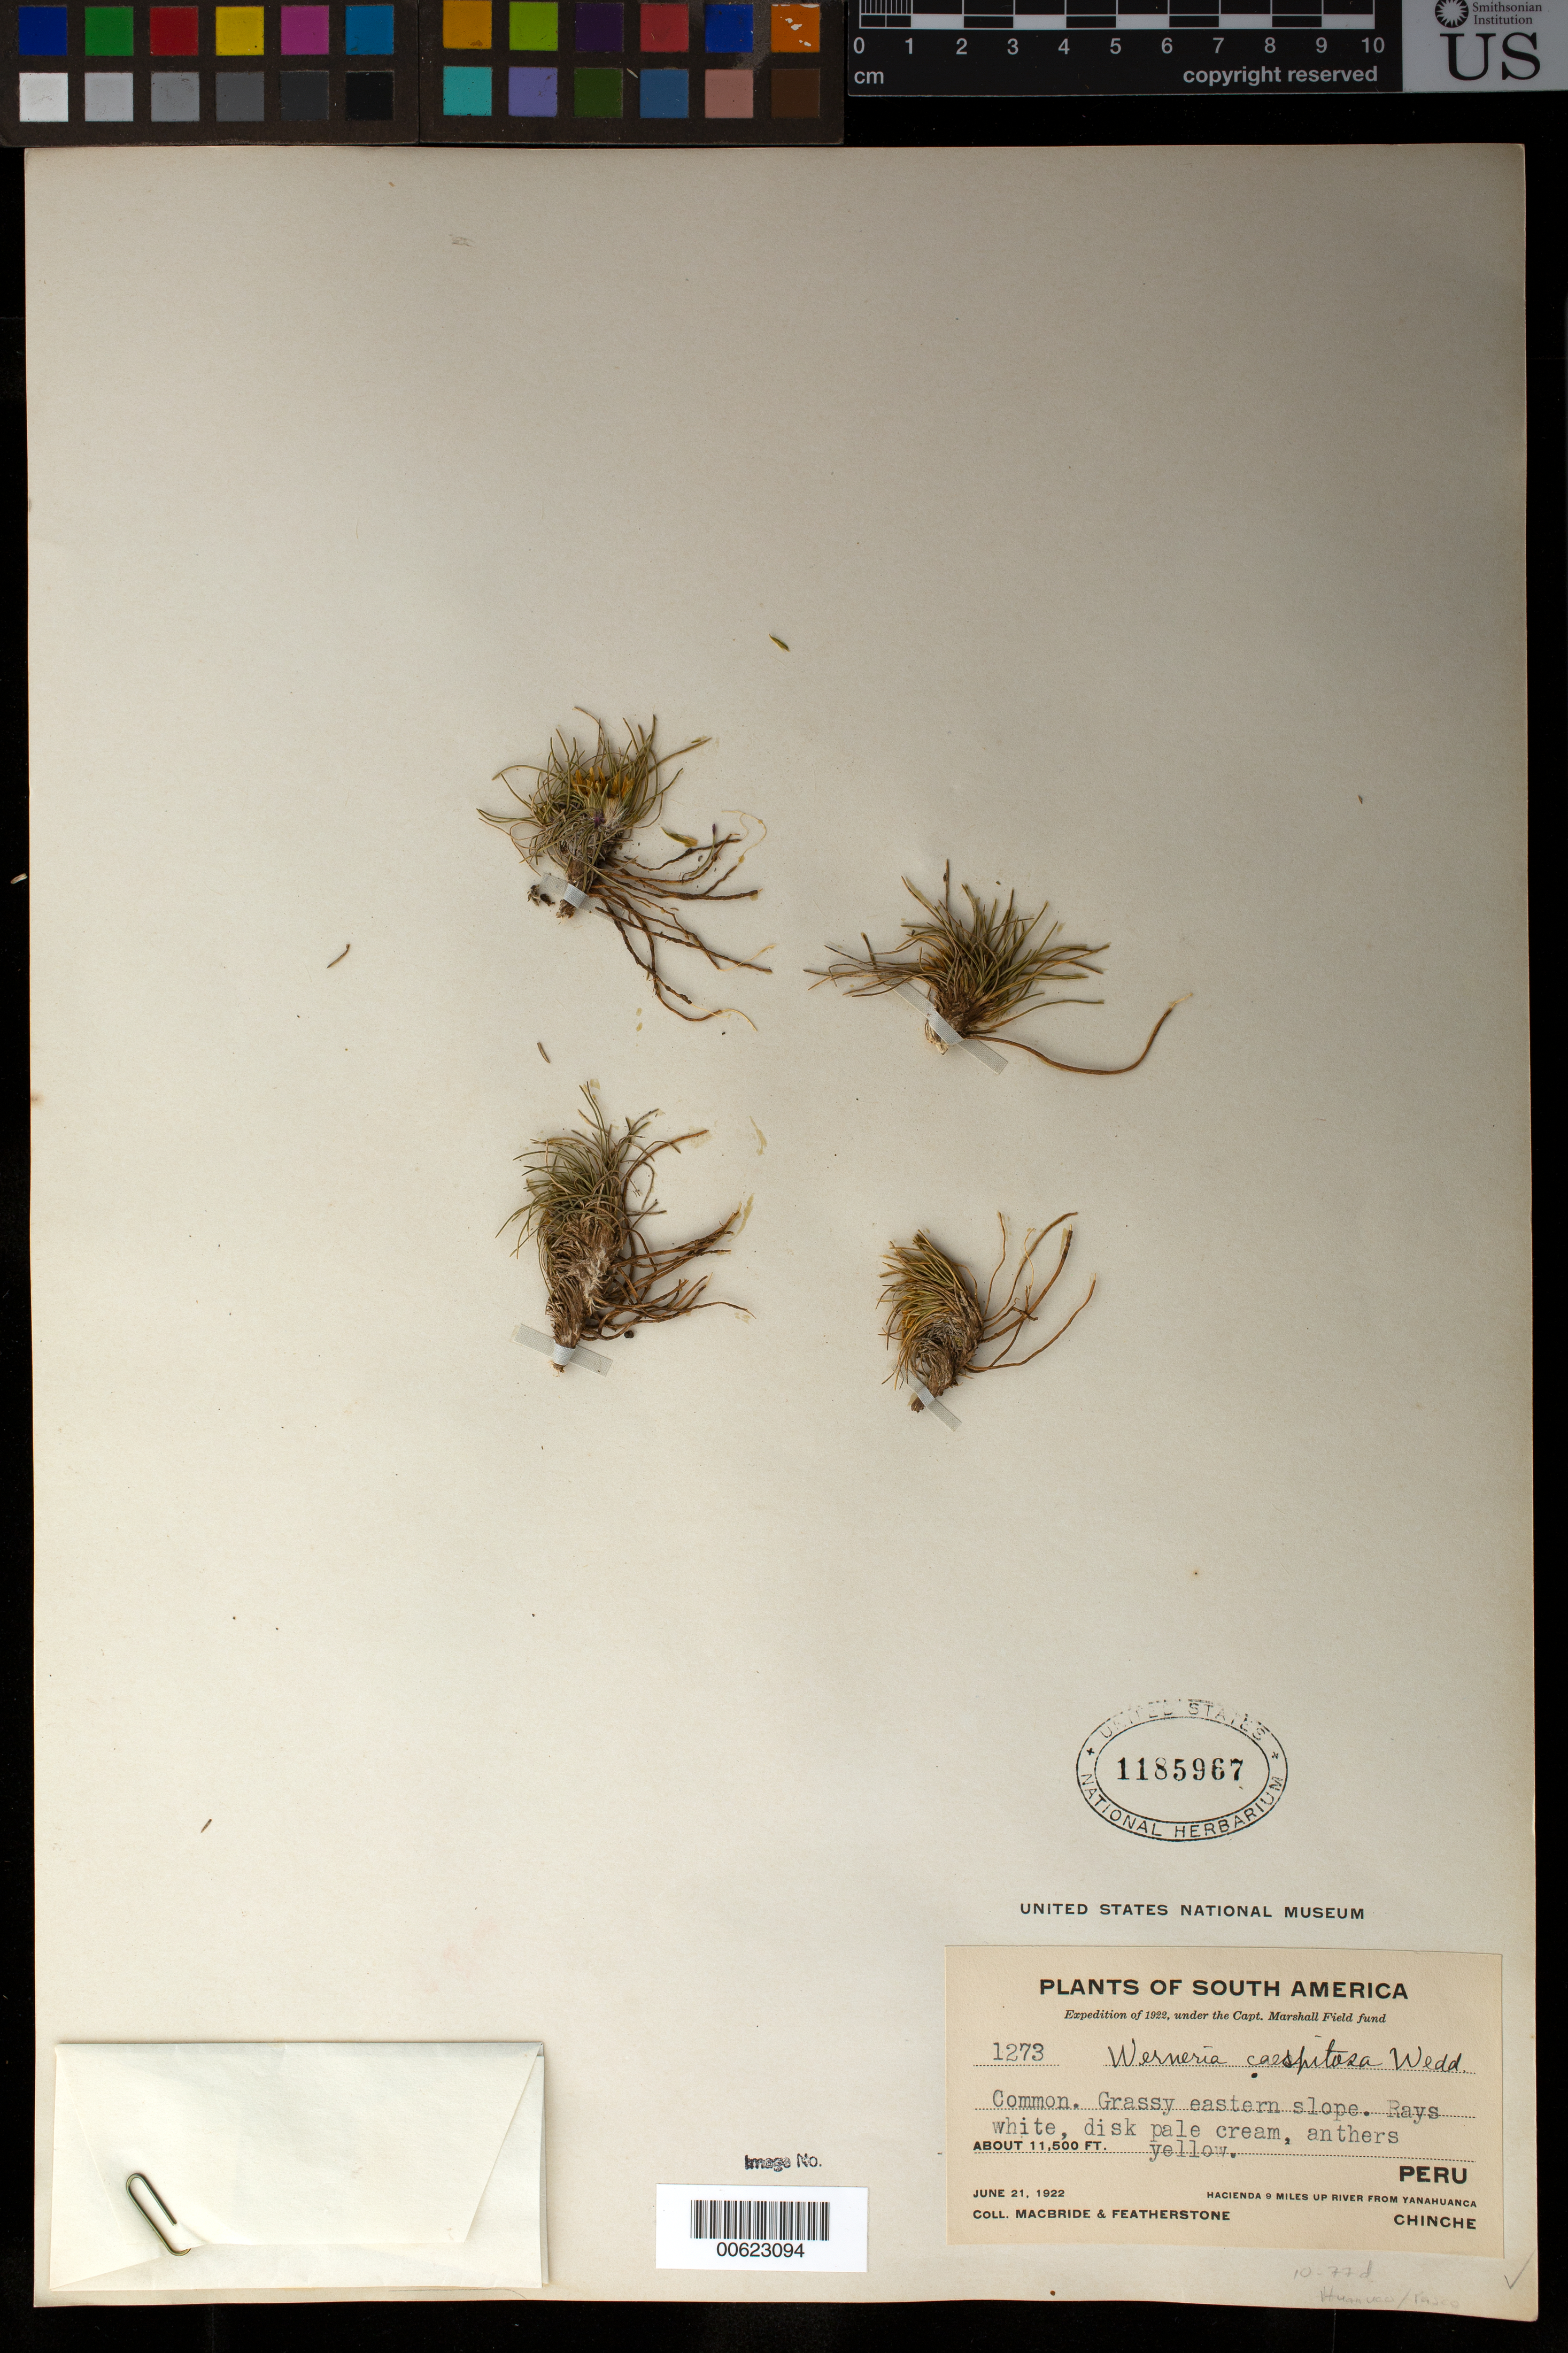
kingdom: Plantae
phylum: Tracheophyta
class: Magnoliopsida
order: Asterales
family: Asteraceae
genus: Werneria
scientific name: Werneria caespitosa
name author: Wedd.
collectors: J. F. Macbride & W. Featherstone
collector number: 1273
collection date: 1922-06-21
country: Peru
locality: Chinche, hacienda 9 miles up river from Yanahuanca.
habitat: Grassy eastern slope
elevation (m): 3505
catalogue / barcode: US 1185967